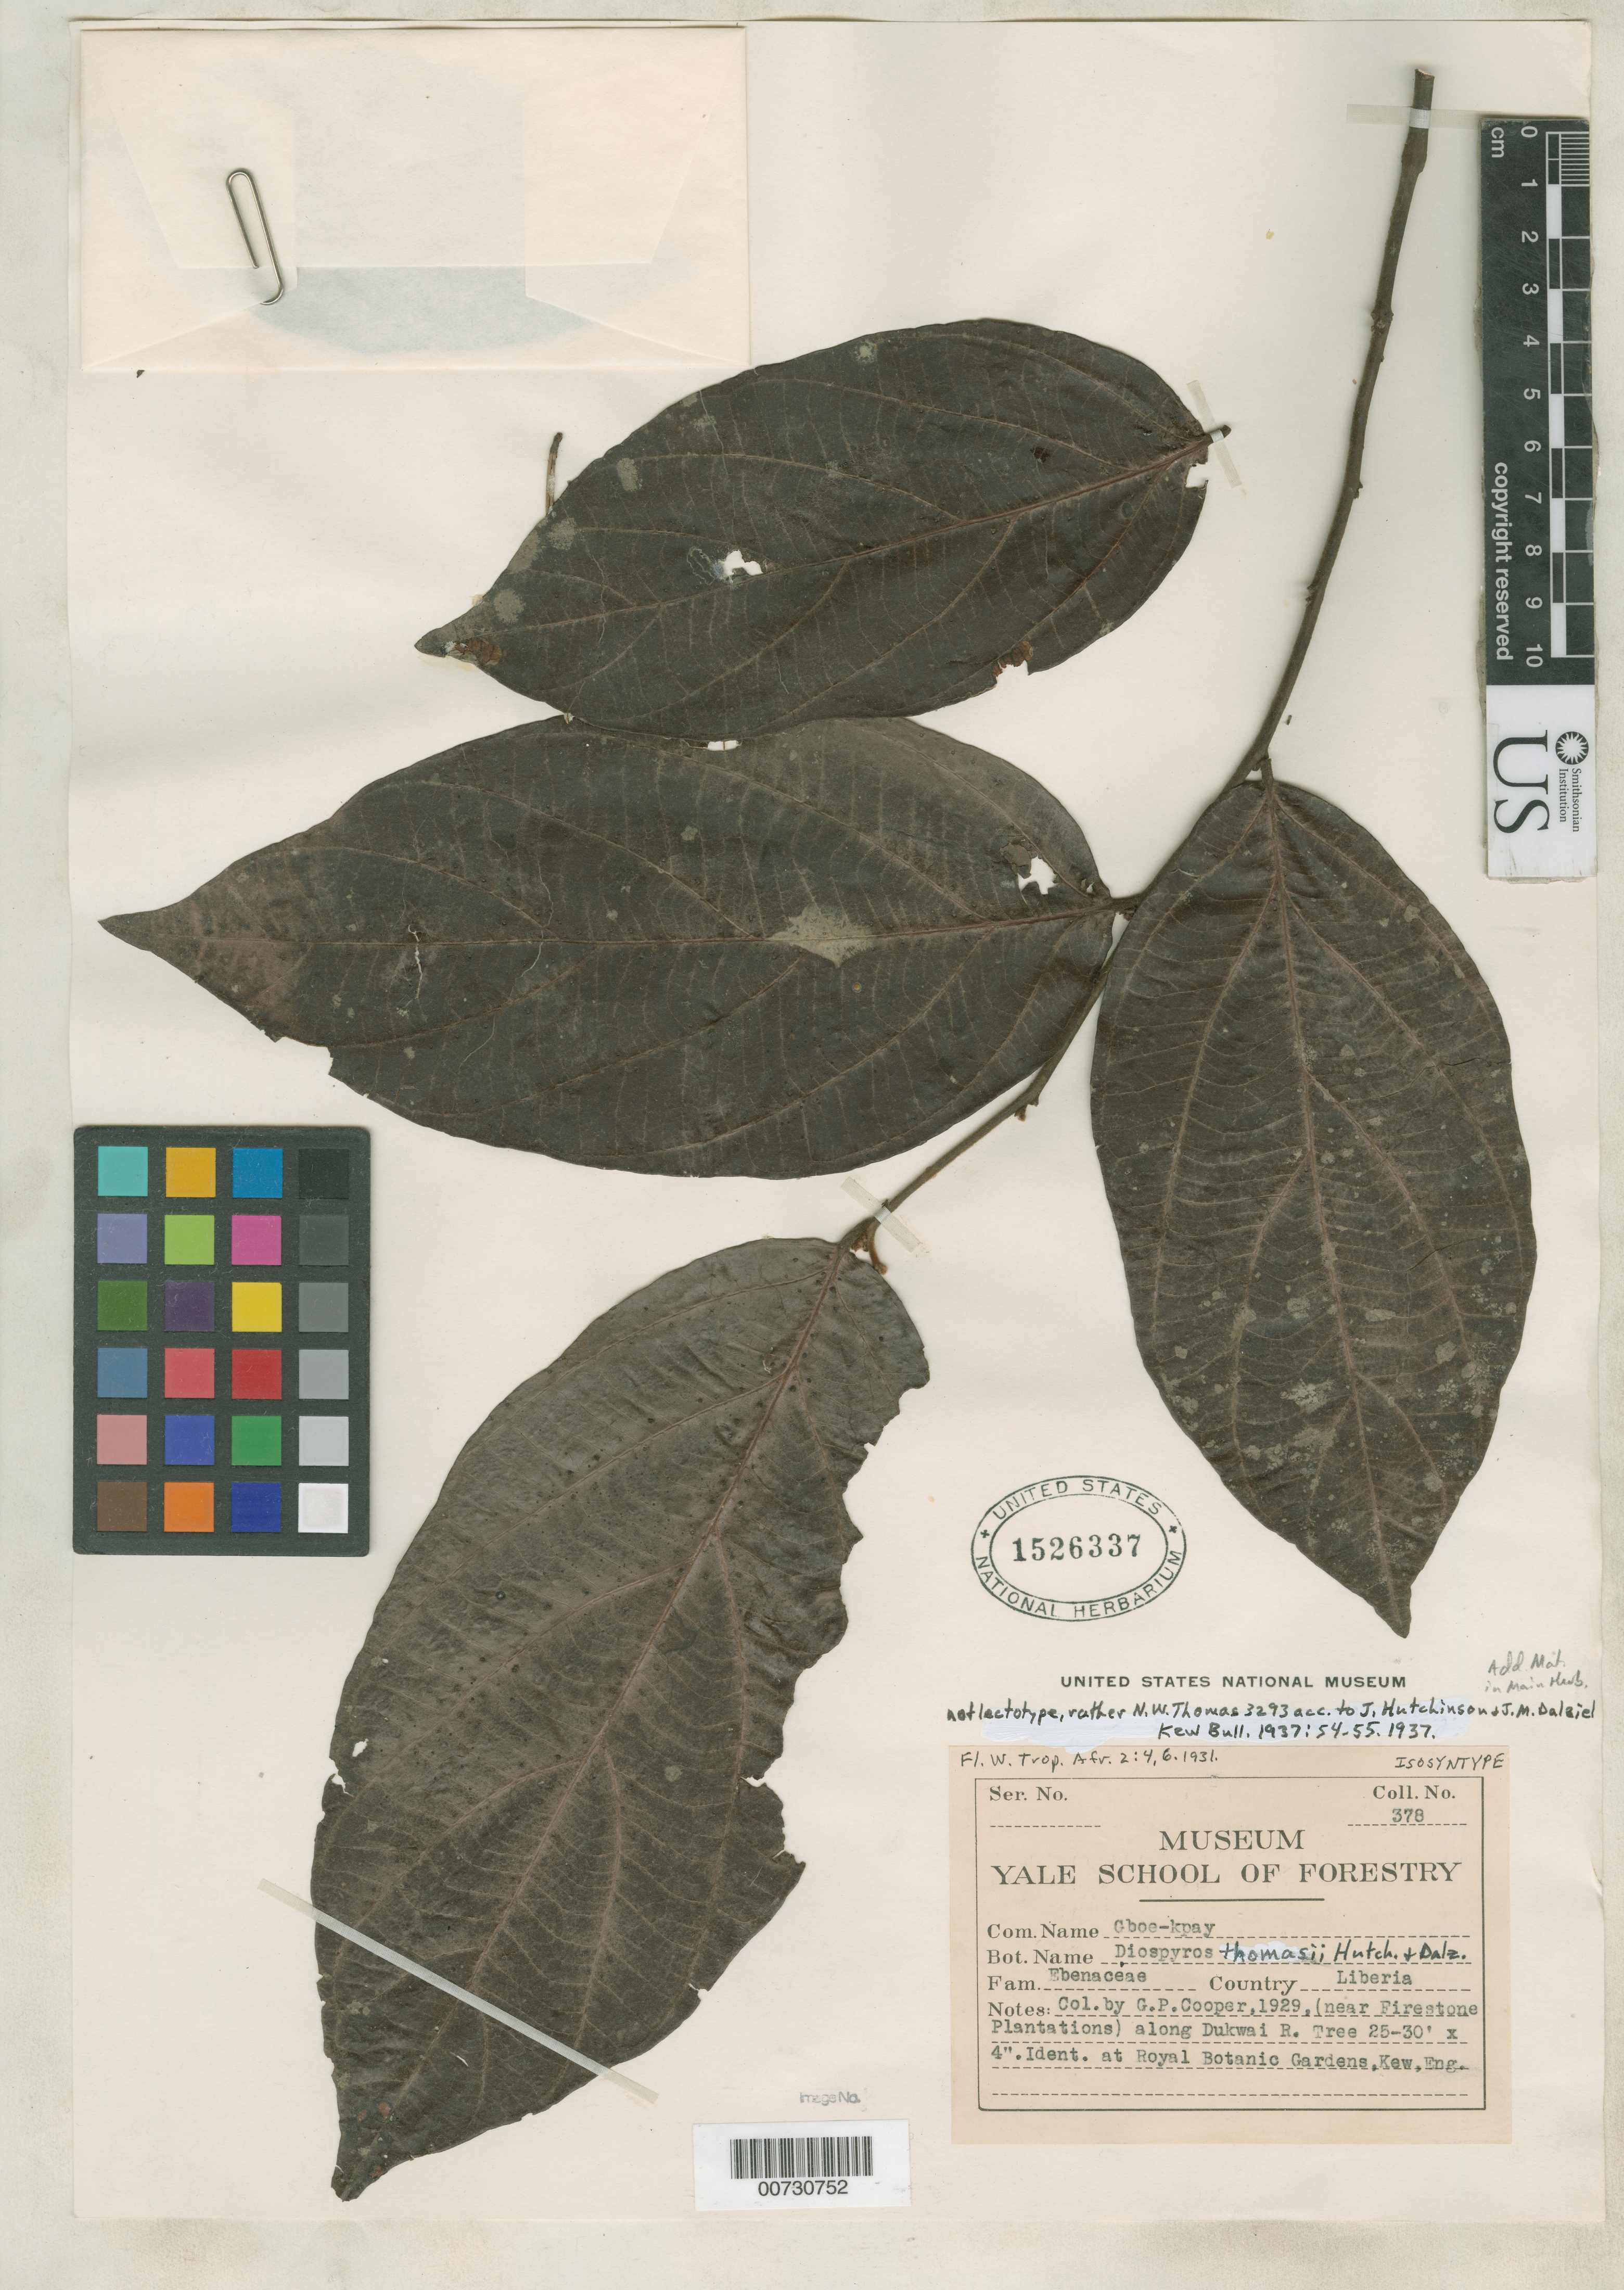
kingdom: Plantae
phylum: Tracheophyta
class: Magnoliopsida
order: Ericales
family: Ebenaceae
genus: Diospyros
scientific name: Diospyros thomasii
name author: Hutch. & Dalziel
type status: Isosyntype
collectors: G. Cooper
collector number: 378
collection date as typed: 1929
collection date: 1929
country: Liberia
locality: Along Dukwai river (near Firestone Plantation)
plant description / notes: Not lectotype, rather N.W. Thomas 3293, acc. to Hutchinson & Dalziel in Kew Bull. 1937:54-55.; Common name: Gboe-kpay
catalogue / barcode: US 1526337